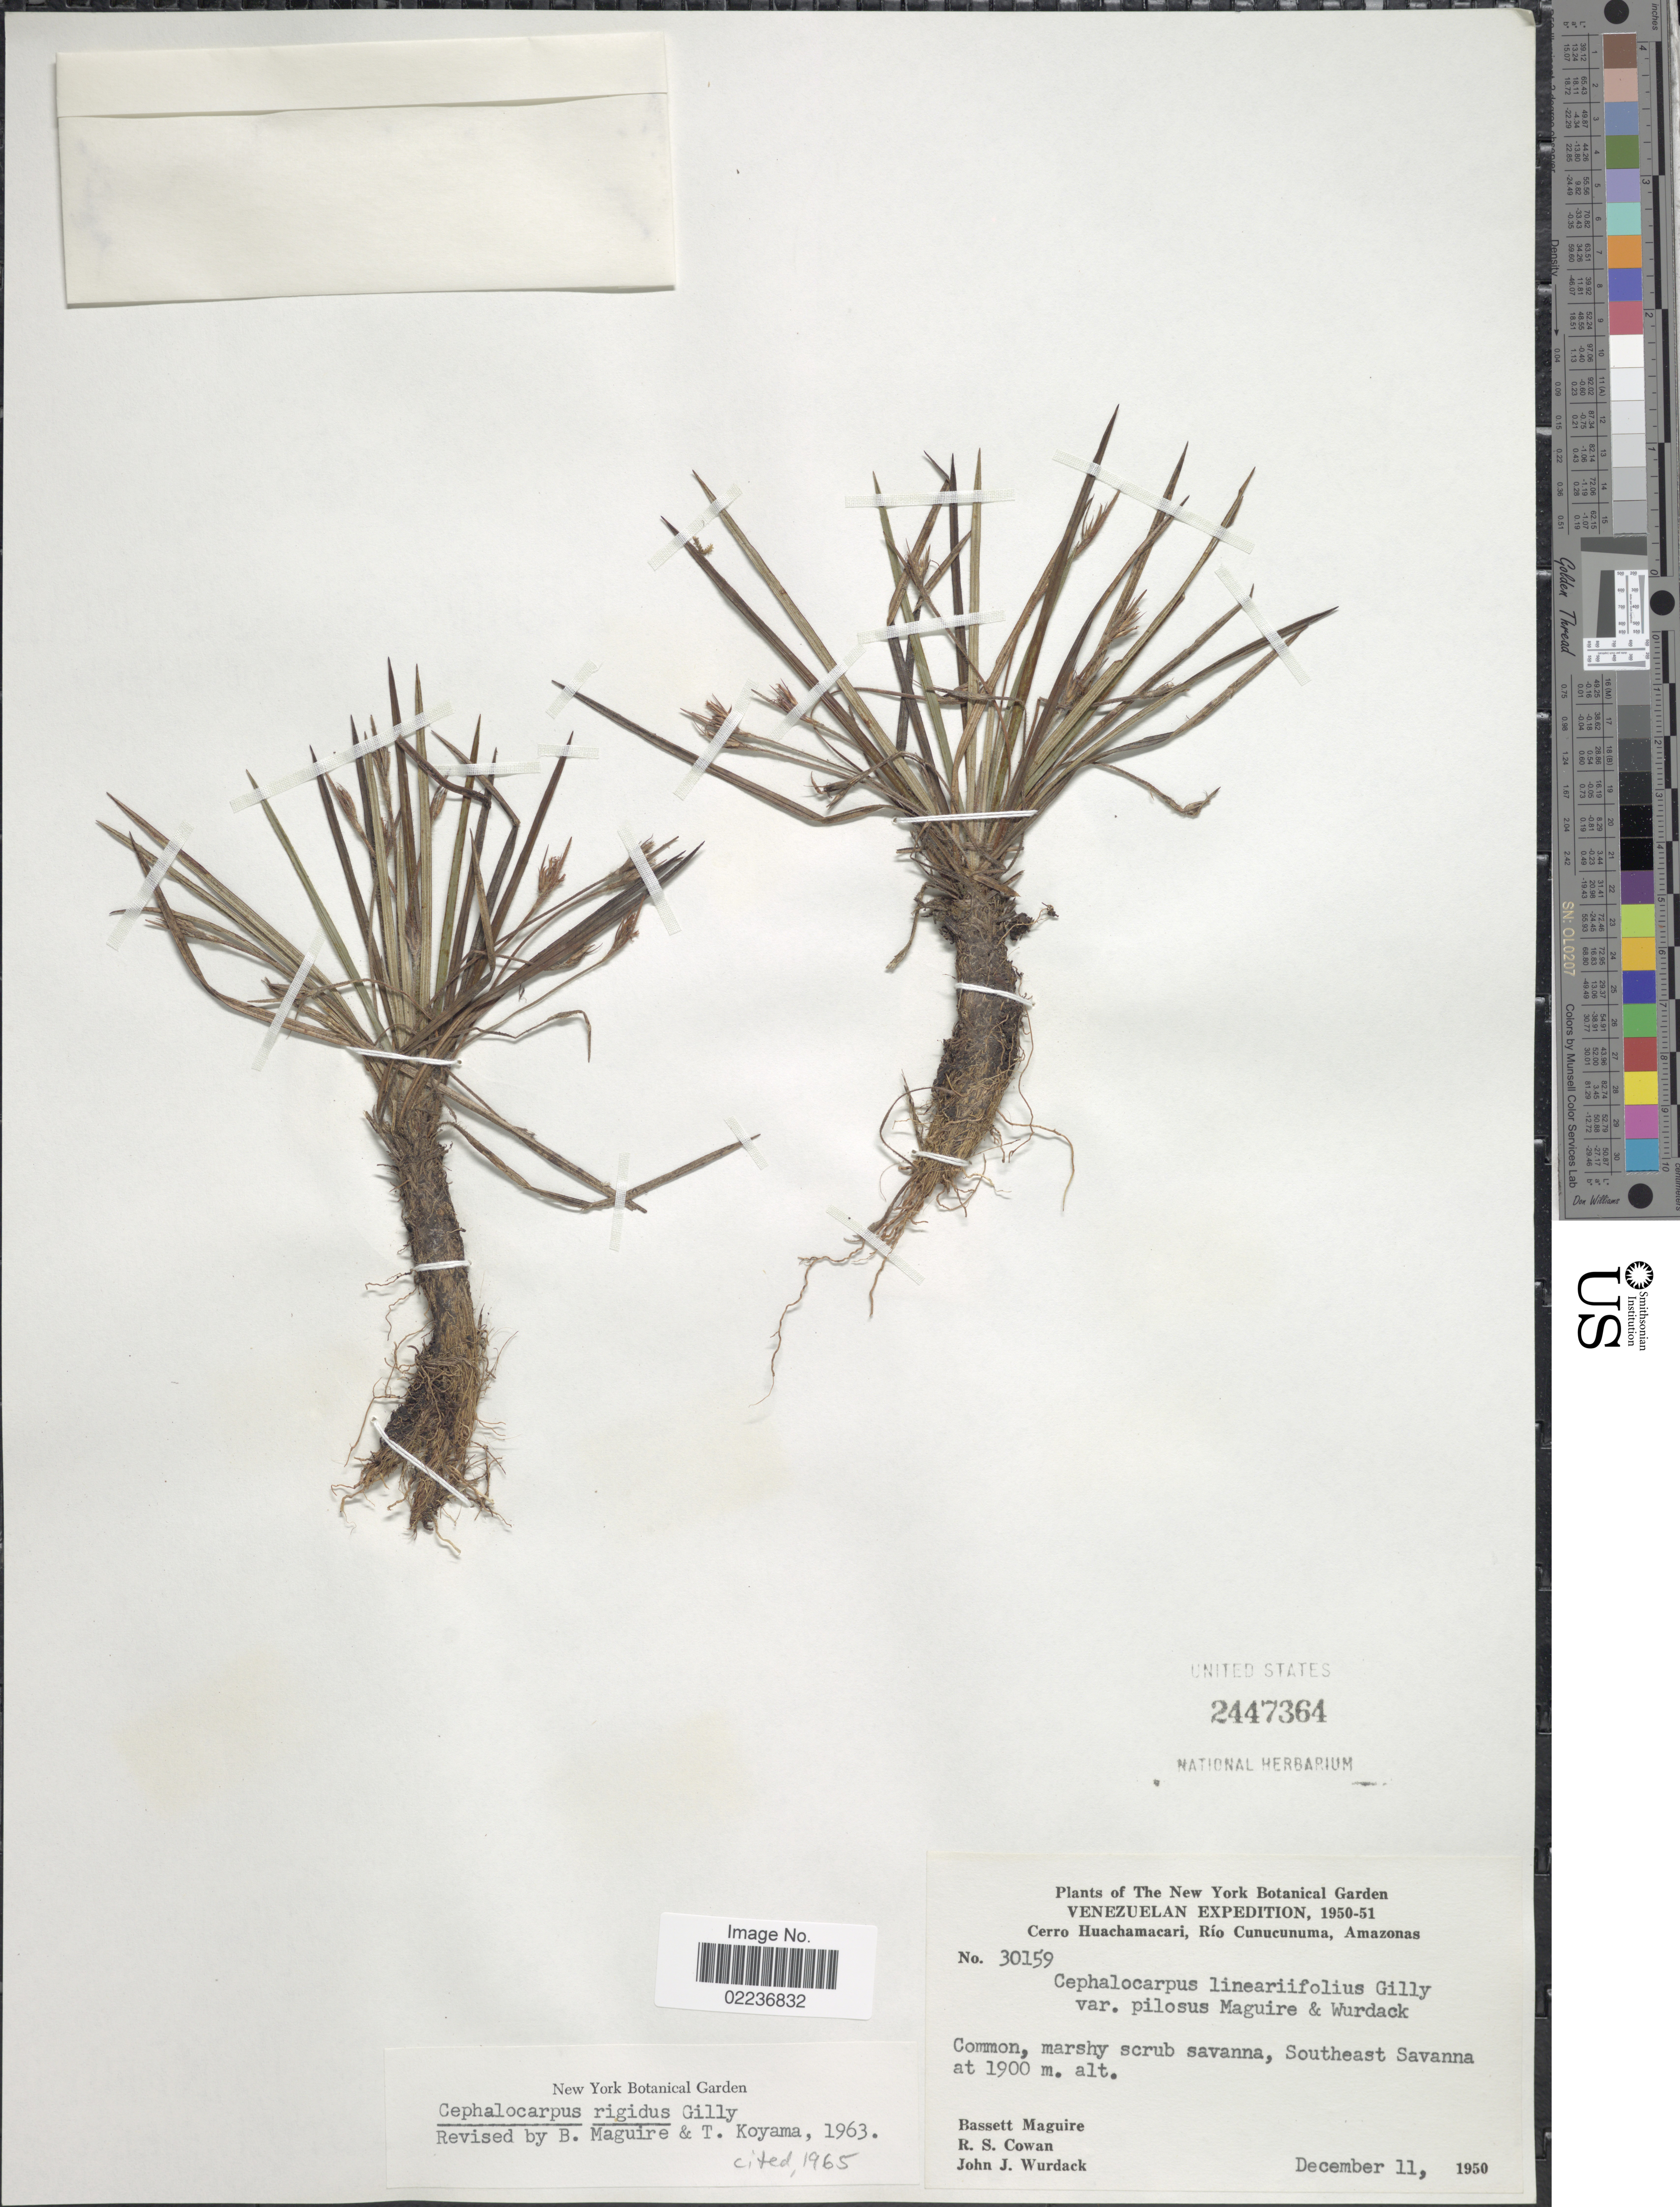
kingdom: Plantae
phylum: Tracheophyta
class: Liliopsida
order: Poales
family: Cyperaceae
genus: Cephalocarpus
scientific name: Cephalocarpus rigidus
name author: Gilly ex Gleason & Killip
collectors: B. Maguire, R. S. Cowan & J. J. Wurdack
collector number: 30159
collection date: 1950-12-11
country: Venezuela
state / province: Amazonas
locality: Cerro Huachamacari, Rio Cunucunuma, Southeast Savanna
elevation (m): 1900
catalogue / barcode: US 2447364